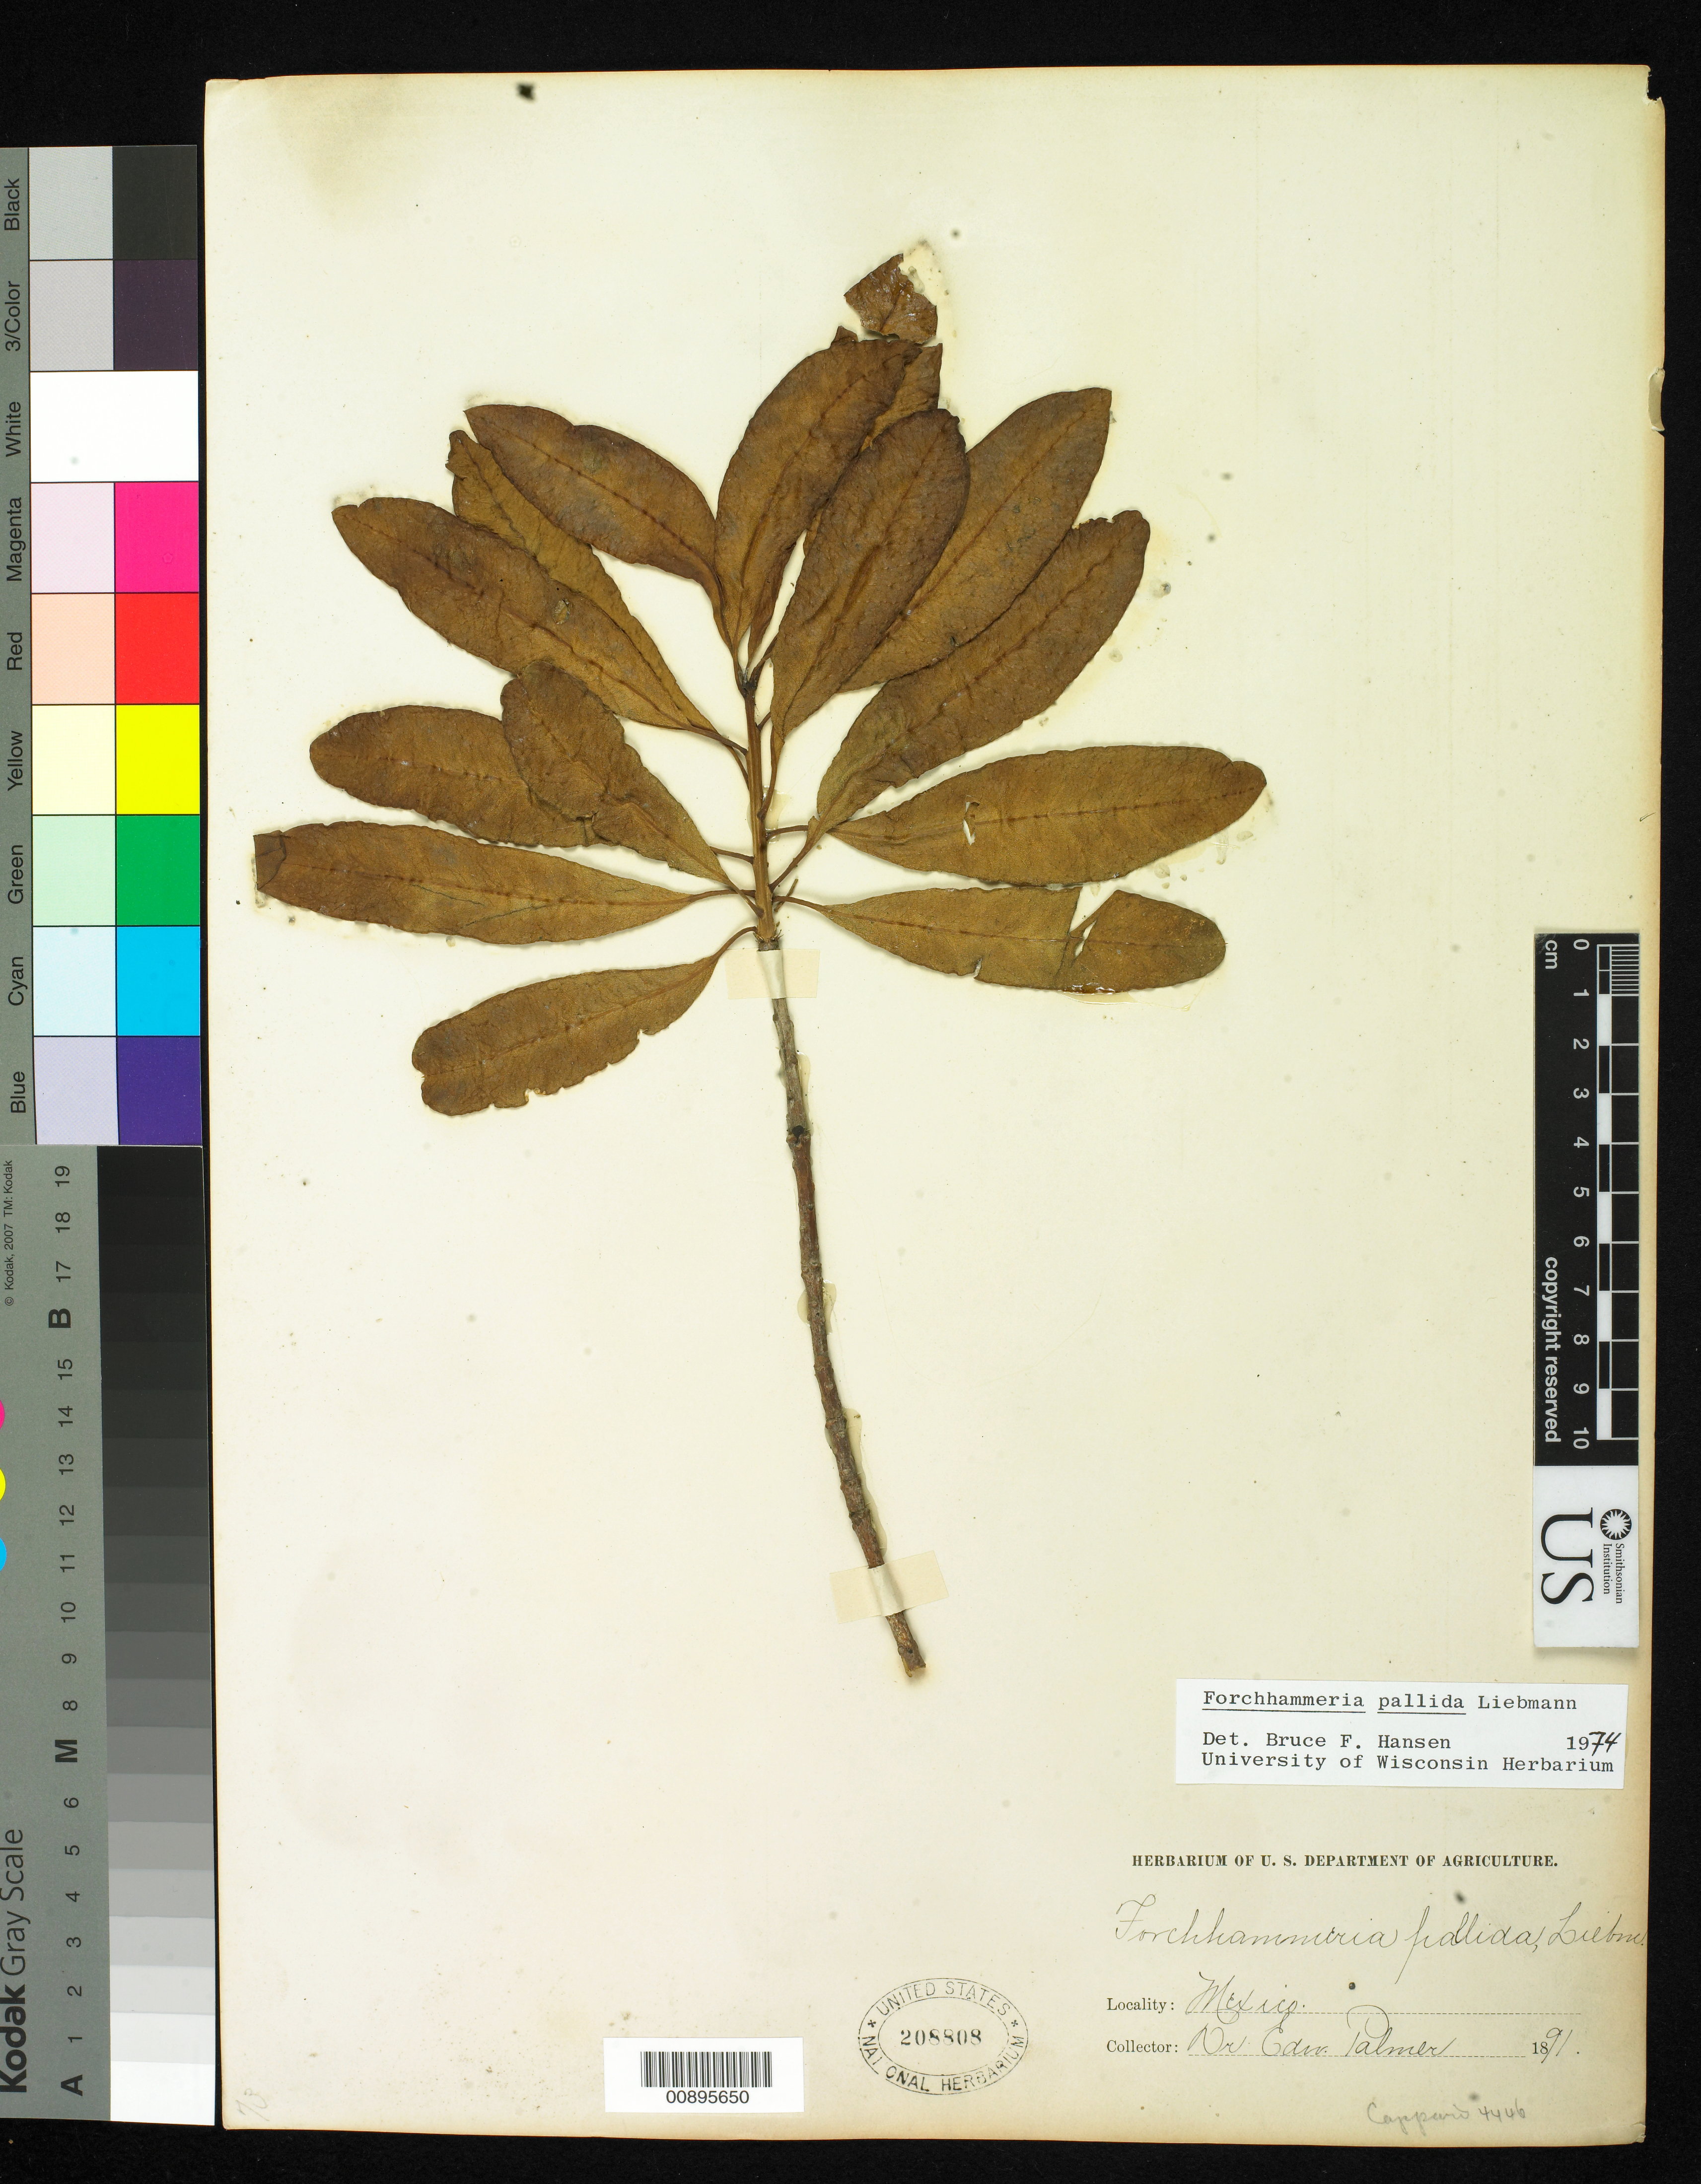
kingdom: Plantae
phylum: Tracheophyta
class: Magnoliopsida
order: Brassicales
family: Stixaceae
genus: Forchhammeria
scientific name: Forchhammeria pallida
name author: Liebm.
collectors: E. Palmer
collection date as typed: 1891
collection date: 1891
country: Mexico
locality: Mexico.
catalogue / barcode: US 208808